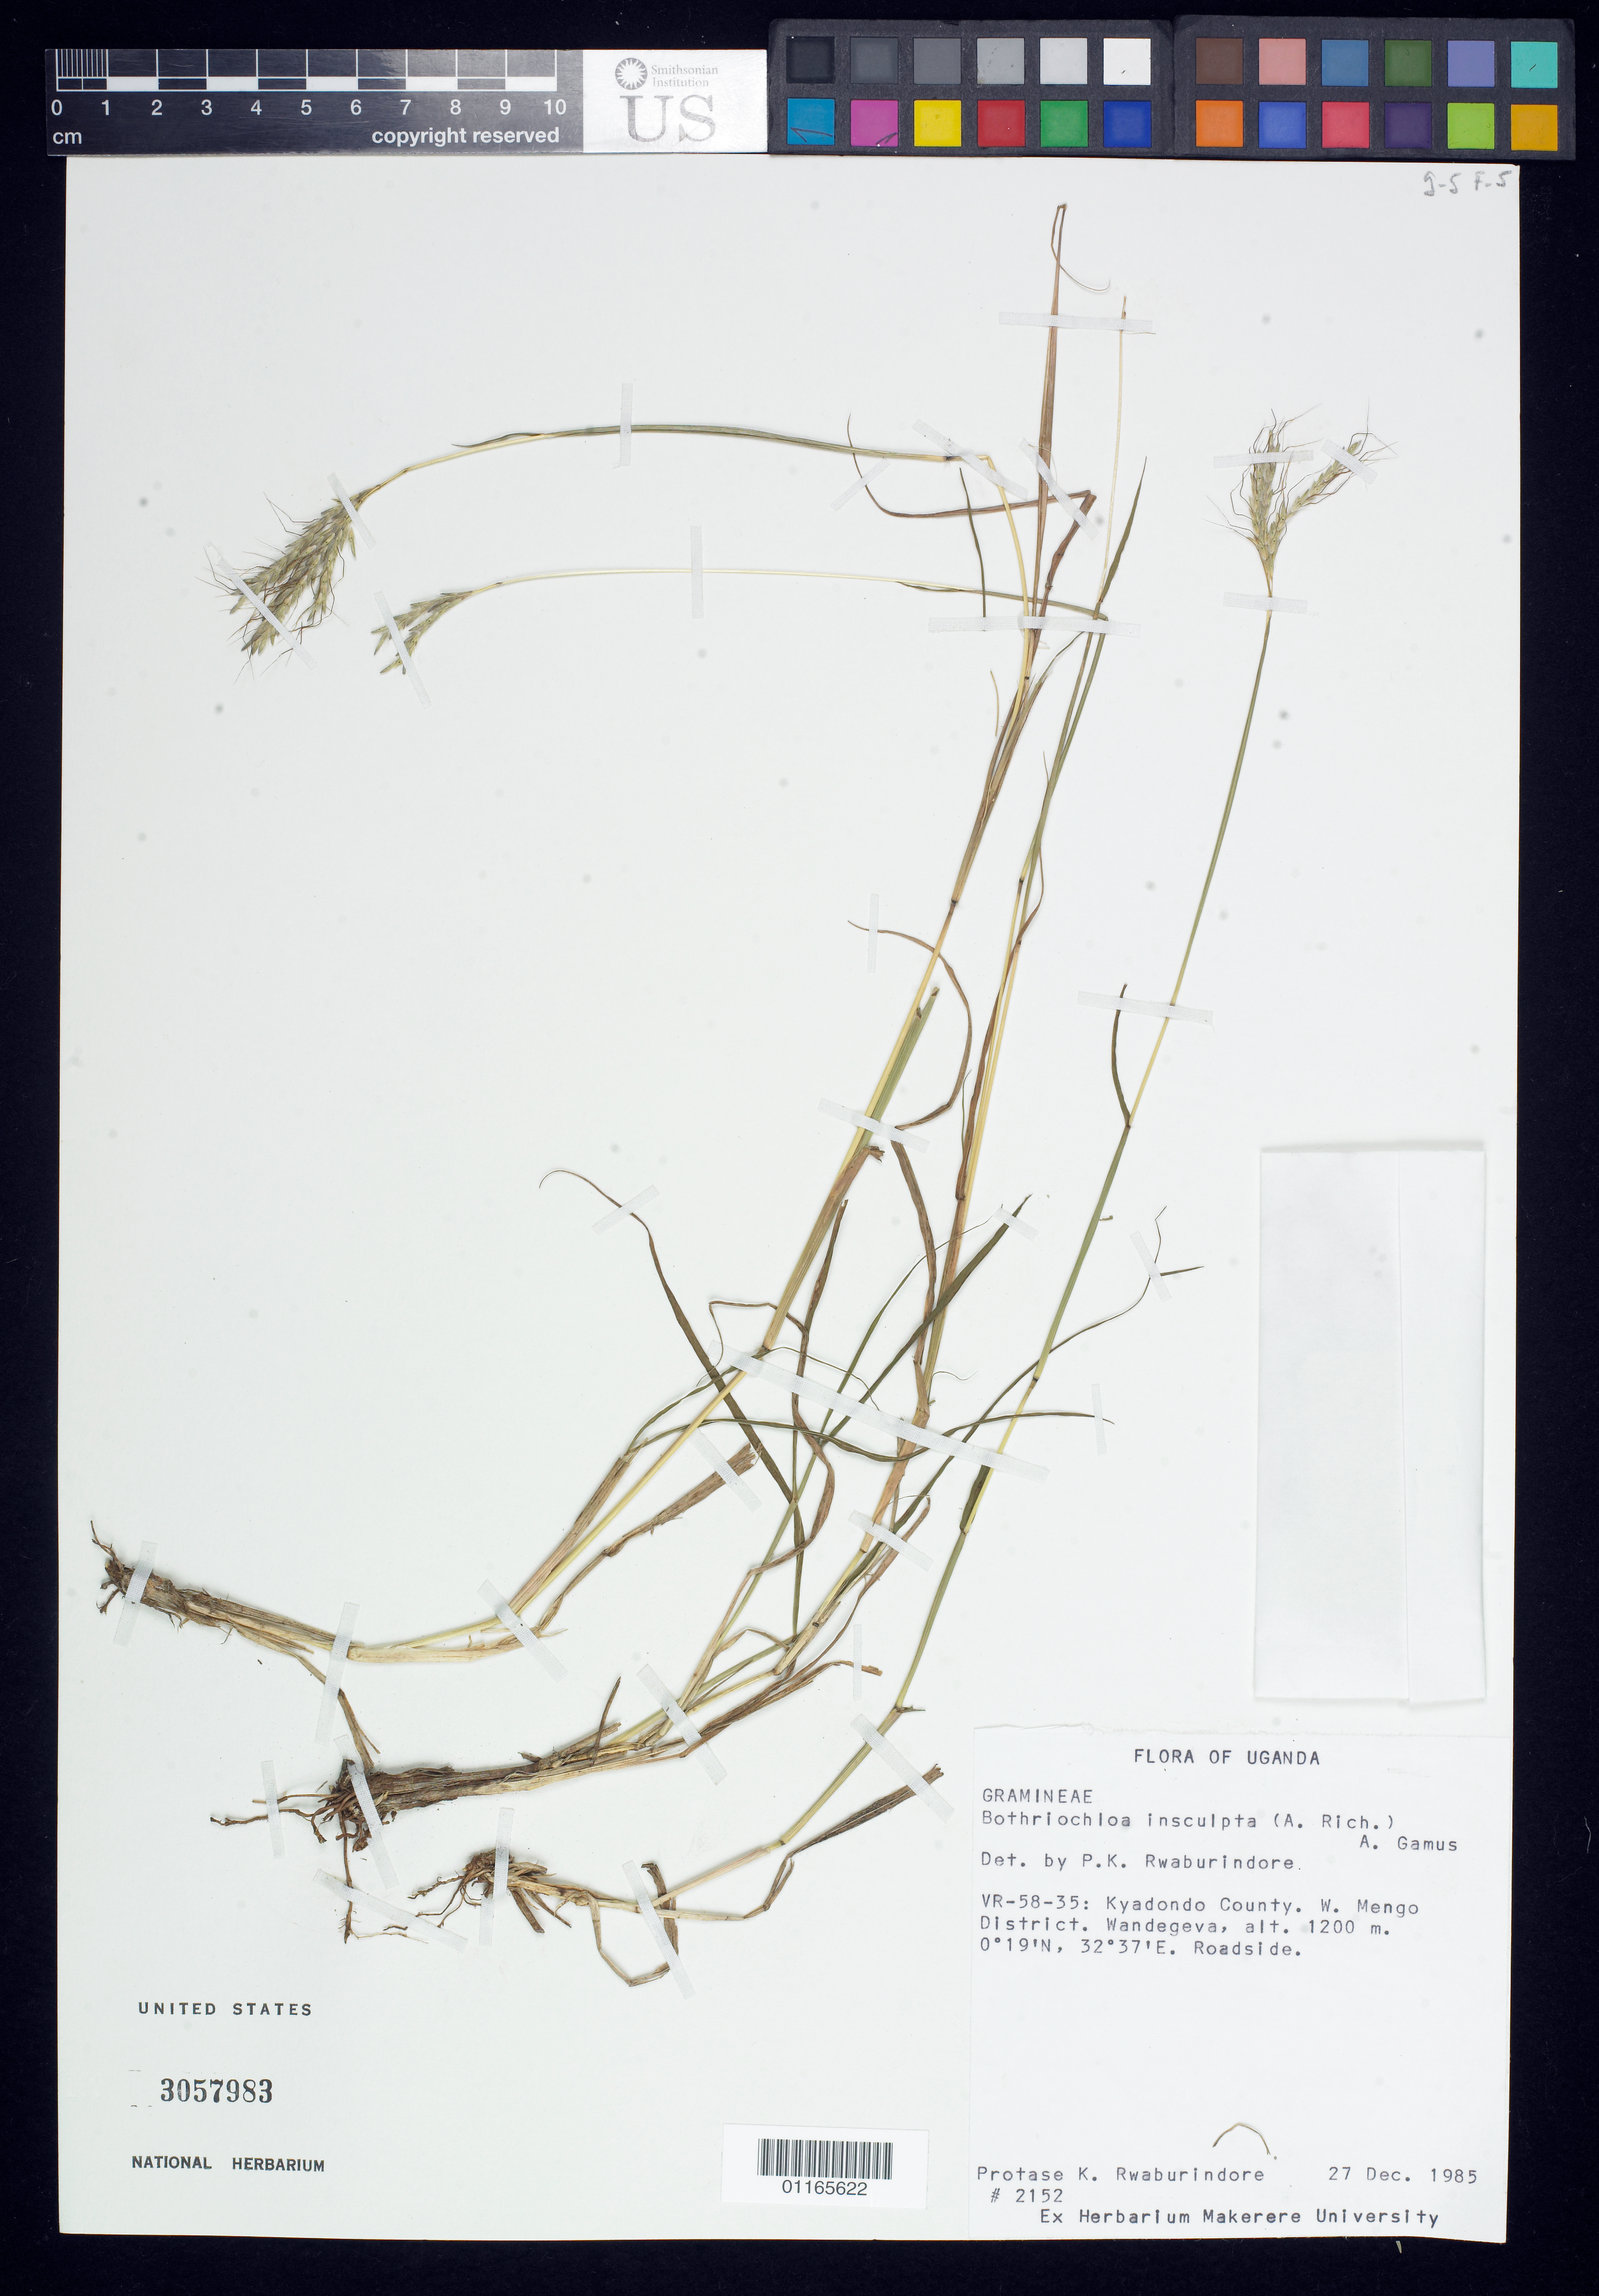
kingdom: Plantae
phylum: Tracheophyta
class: Liliopsida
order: Poales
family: Poaceae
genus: Bothriochloa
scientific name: Bothriochloa insculpta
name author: (Hochst. ex A. Rich.) A. Camus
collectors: P. Rwaburindore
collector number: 2152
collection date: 1985-12-27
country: Uganda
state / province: Central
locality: VR-58-35: Kyadondo County. W. Mengo District. Wandegeva. West Mengo. Kyadondo.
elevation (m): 1200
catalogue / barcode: US 3057983